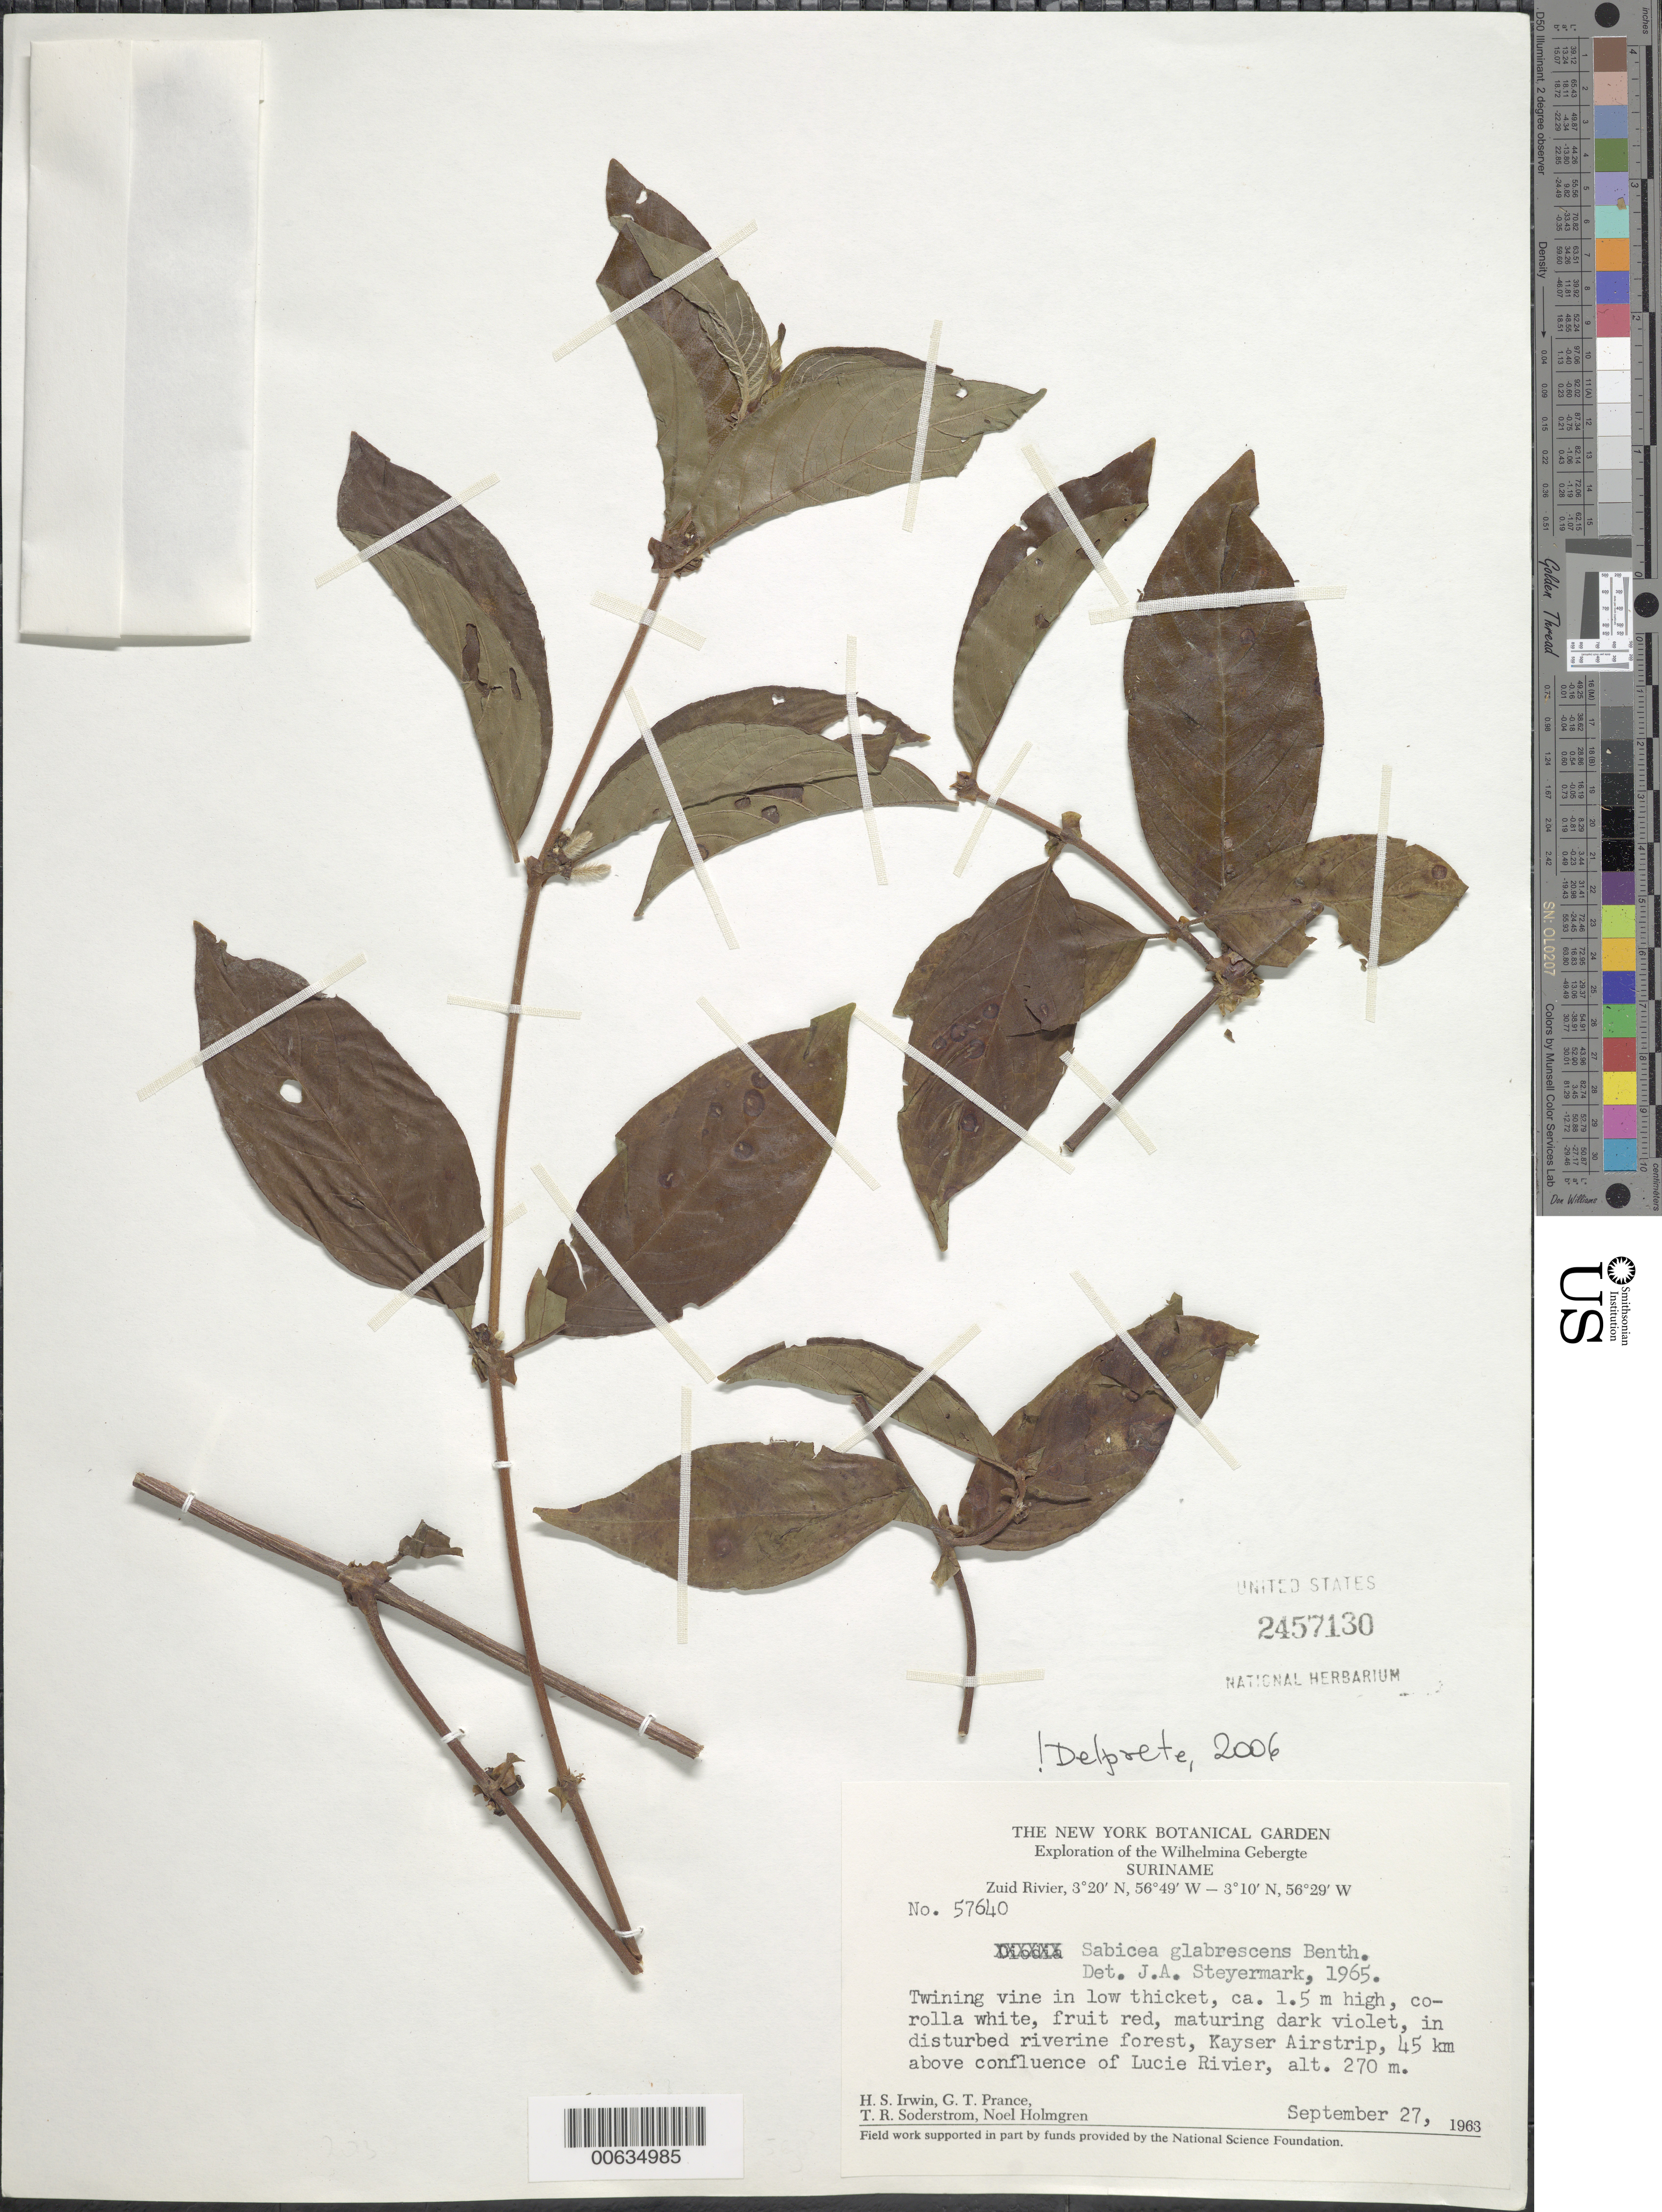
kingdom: Plantae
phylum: Tracheophyta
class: Magnoliopsida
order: Gentianales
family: Rubiaceae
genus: Sabicea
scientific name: Sabicea glabrescens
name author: Benth.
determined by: Delprete, P. G., Herb. de Guyane Cay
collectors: H. Irwin, G. T. Prance, T. R. Soderstrom & N. H. Holmgren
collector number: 57640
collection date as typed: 27-Sep-63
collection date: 1963-09-27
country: Suriname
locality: Kayser Airstrip, Zuid R., 45 km above confl. with Lucie R., Wilhelmina Gebergte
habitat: Disturbed riverine forest; in low thicket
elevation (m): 270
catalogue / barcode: US 2457130